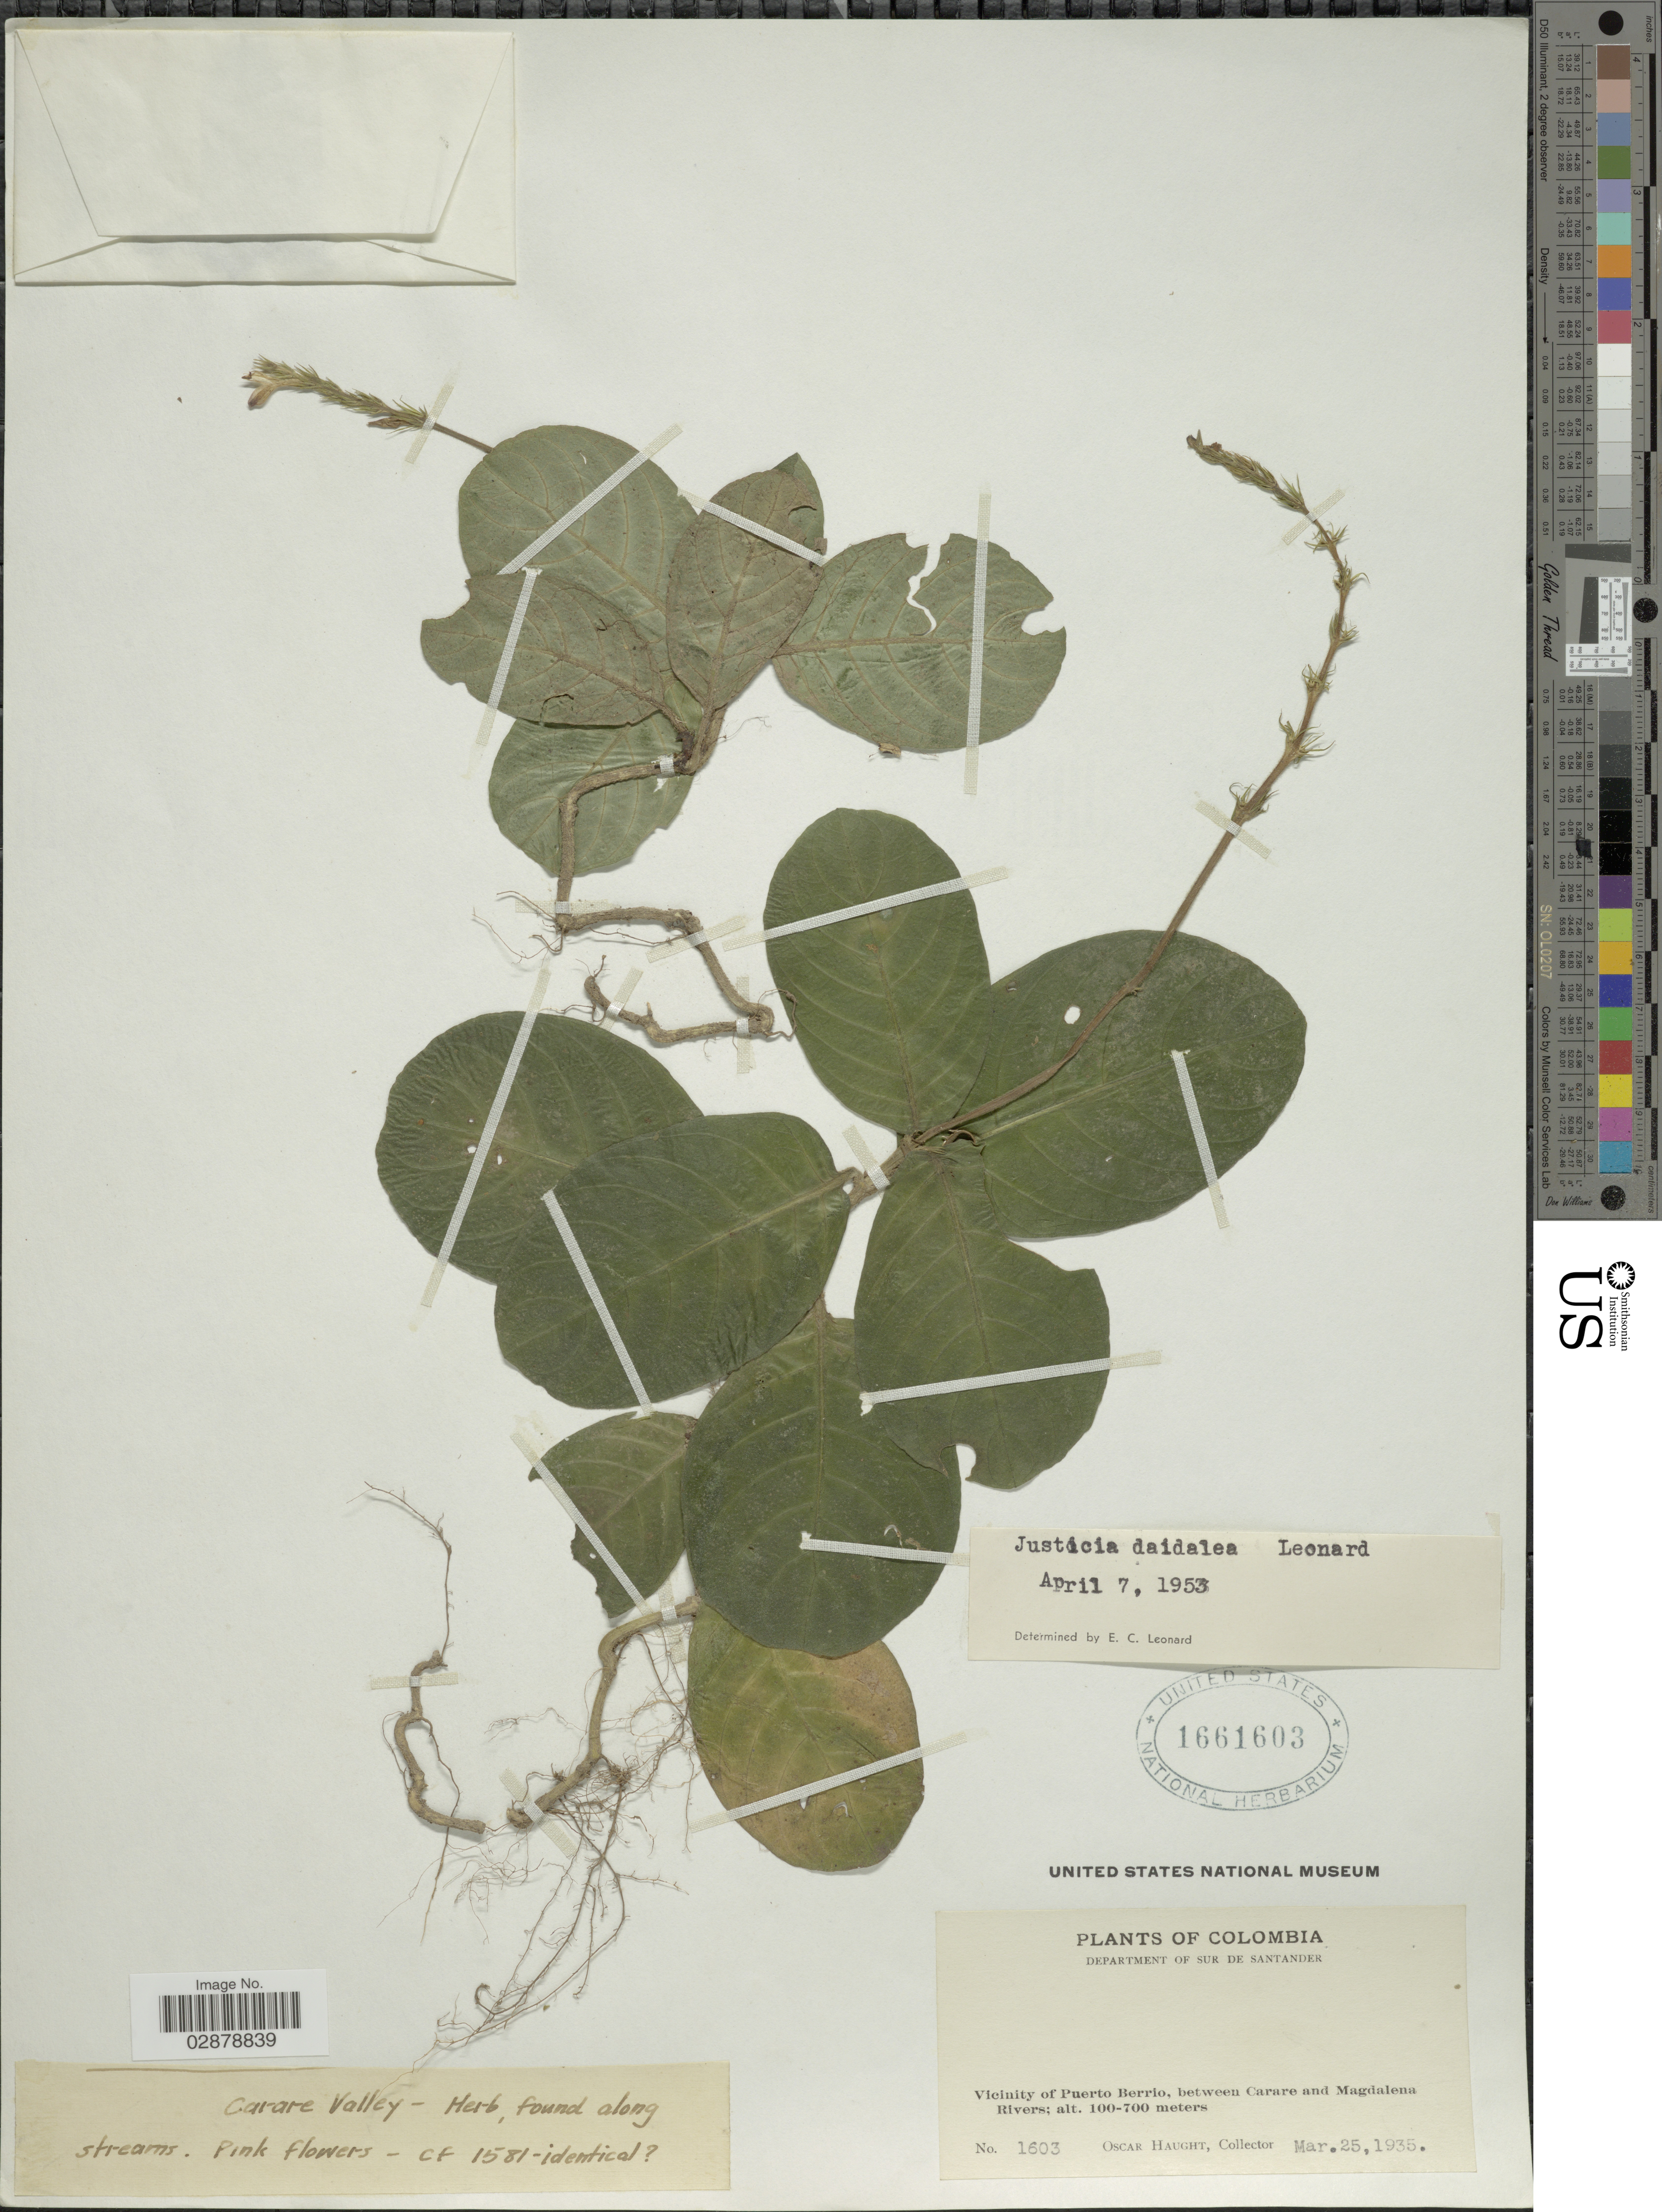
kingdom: Plantae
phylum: Tracheophyta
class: Magnoliopsida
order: Lamiales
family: Acanthaceae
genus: Justicia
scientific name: Justicia daidalea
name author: Leonard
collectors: O. Haught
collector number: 1603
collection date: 1935-03-25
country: Colombia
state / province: Santander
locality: Department of Sur de Santander. Vicinity of Puerto Berrio, between Carare and Magdalena Rivers. Carare Valley.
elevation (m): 100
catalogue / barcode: US 1661603